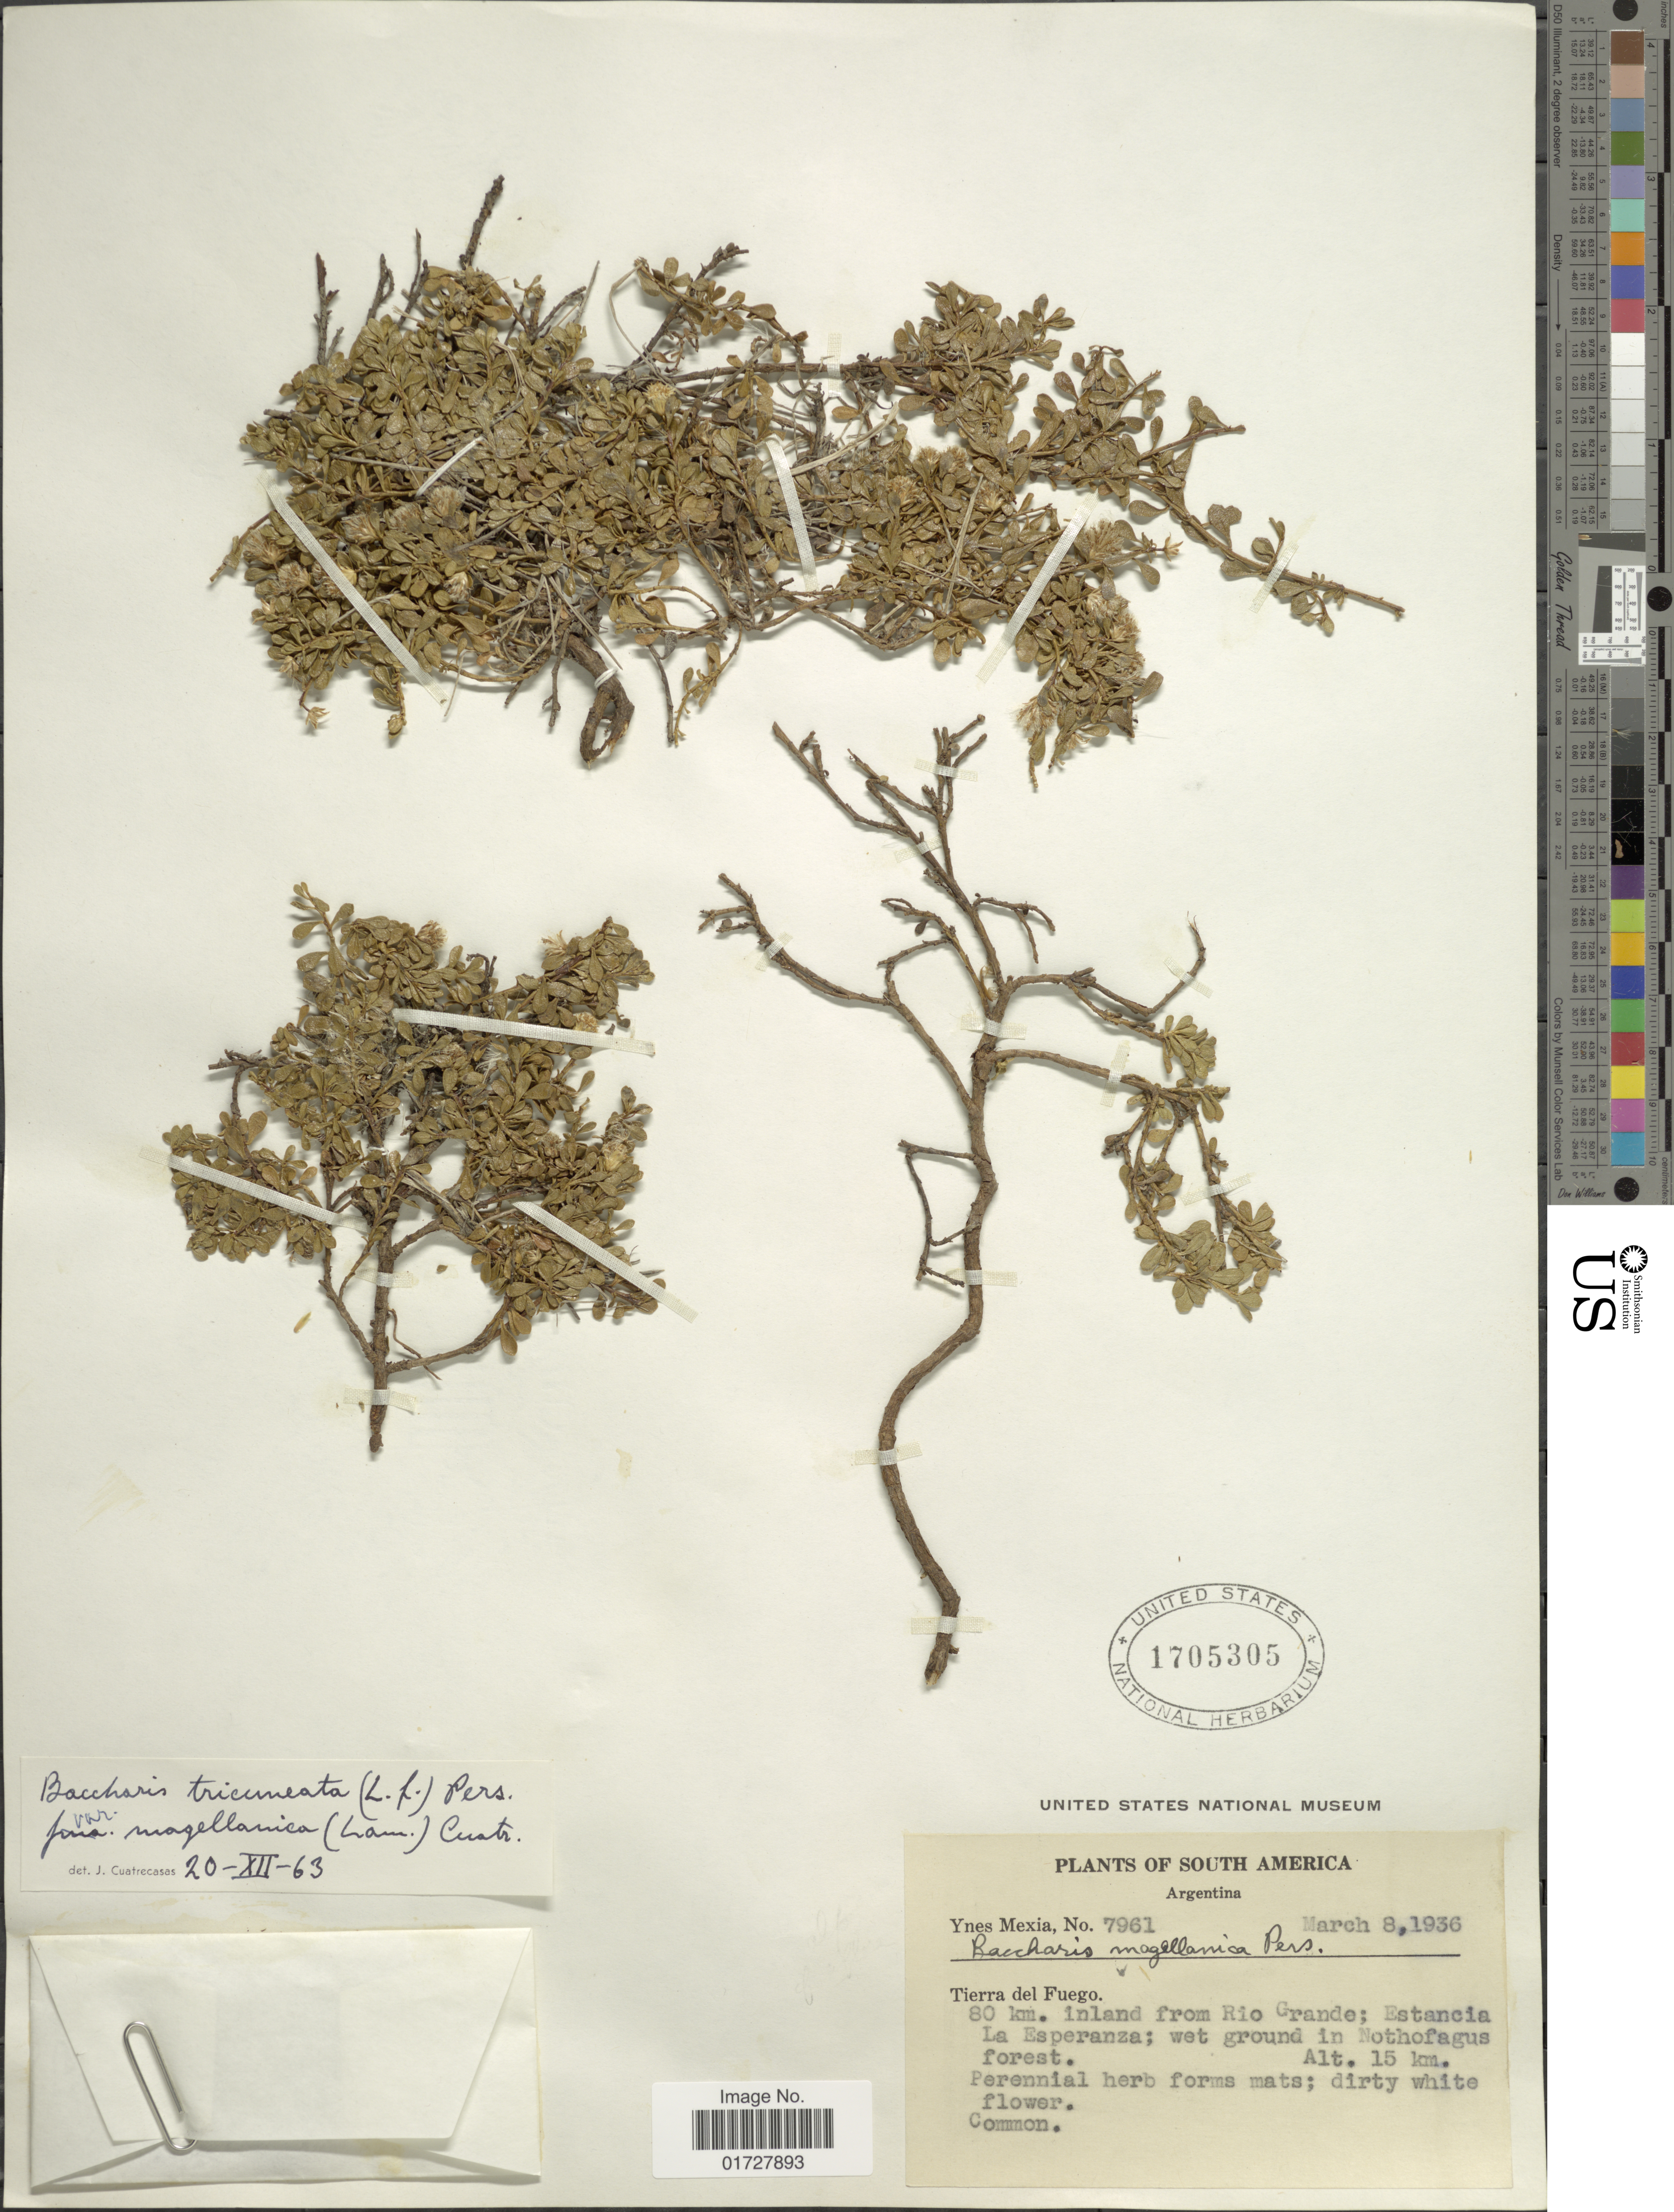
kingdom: Plantae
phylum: Tracheophyta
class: Magnoliopsida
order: Asterales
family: Asteraceae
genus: Baccharis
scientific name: Baccharis tricuneata var. magellanica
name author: (Lam.) Cuatrec.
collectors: Y. Mexia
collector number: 7961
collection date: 1936-03-08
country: Argentina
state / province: Tierra del Fuego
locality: South America, 80 km inland from Rio Grande, Estancia La Esperanza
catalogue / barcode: US 1705305